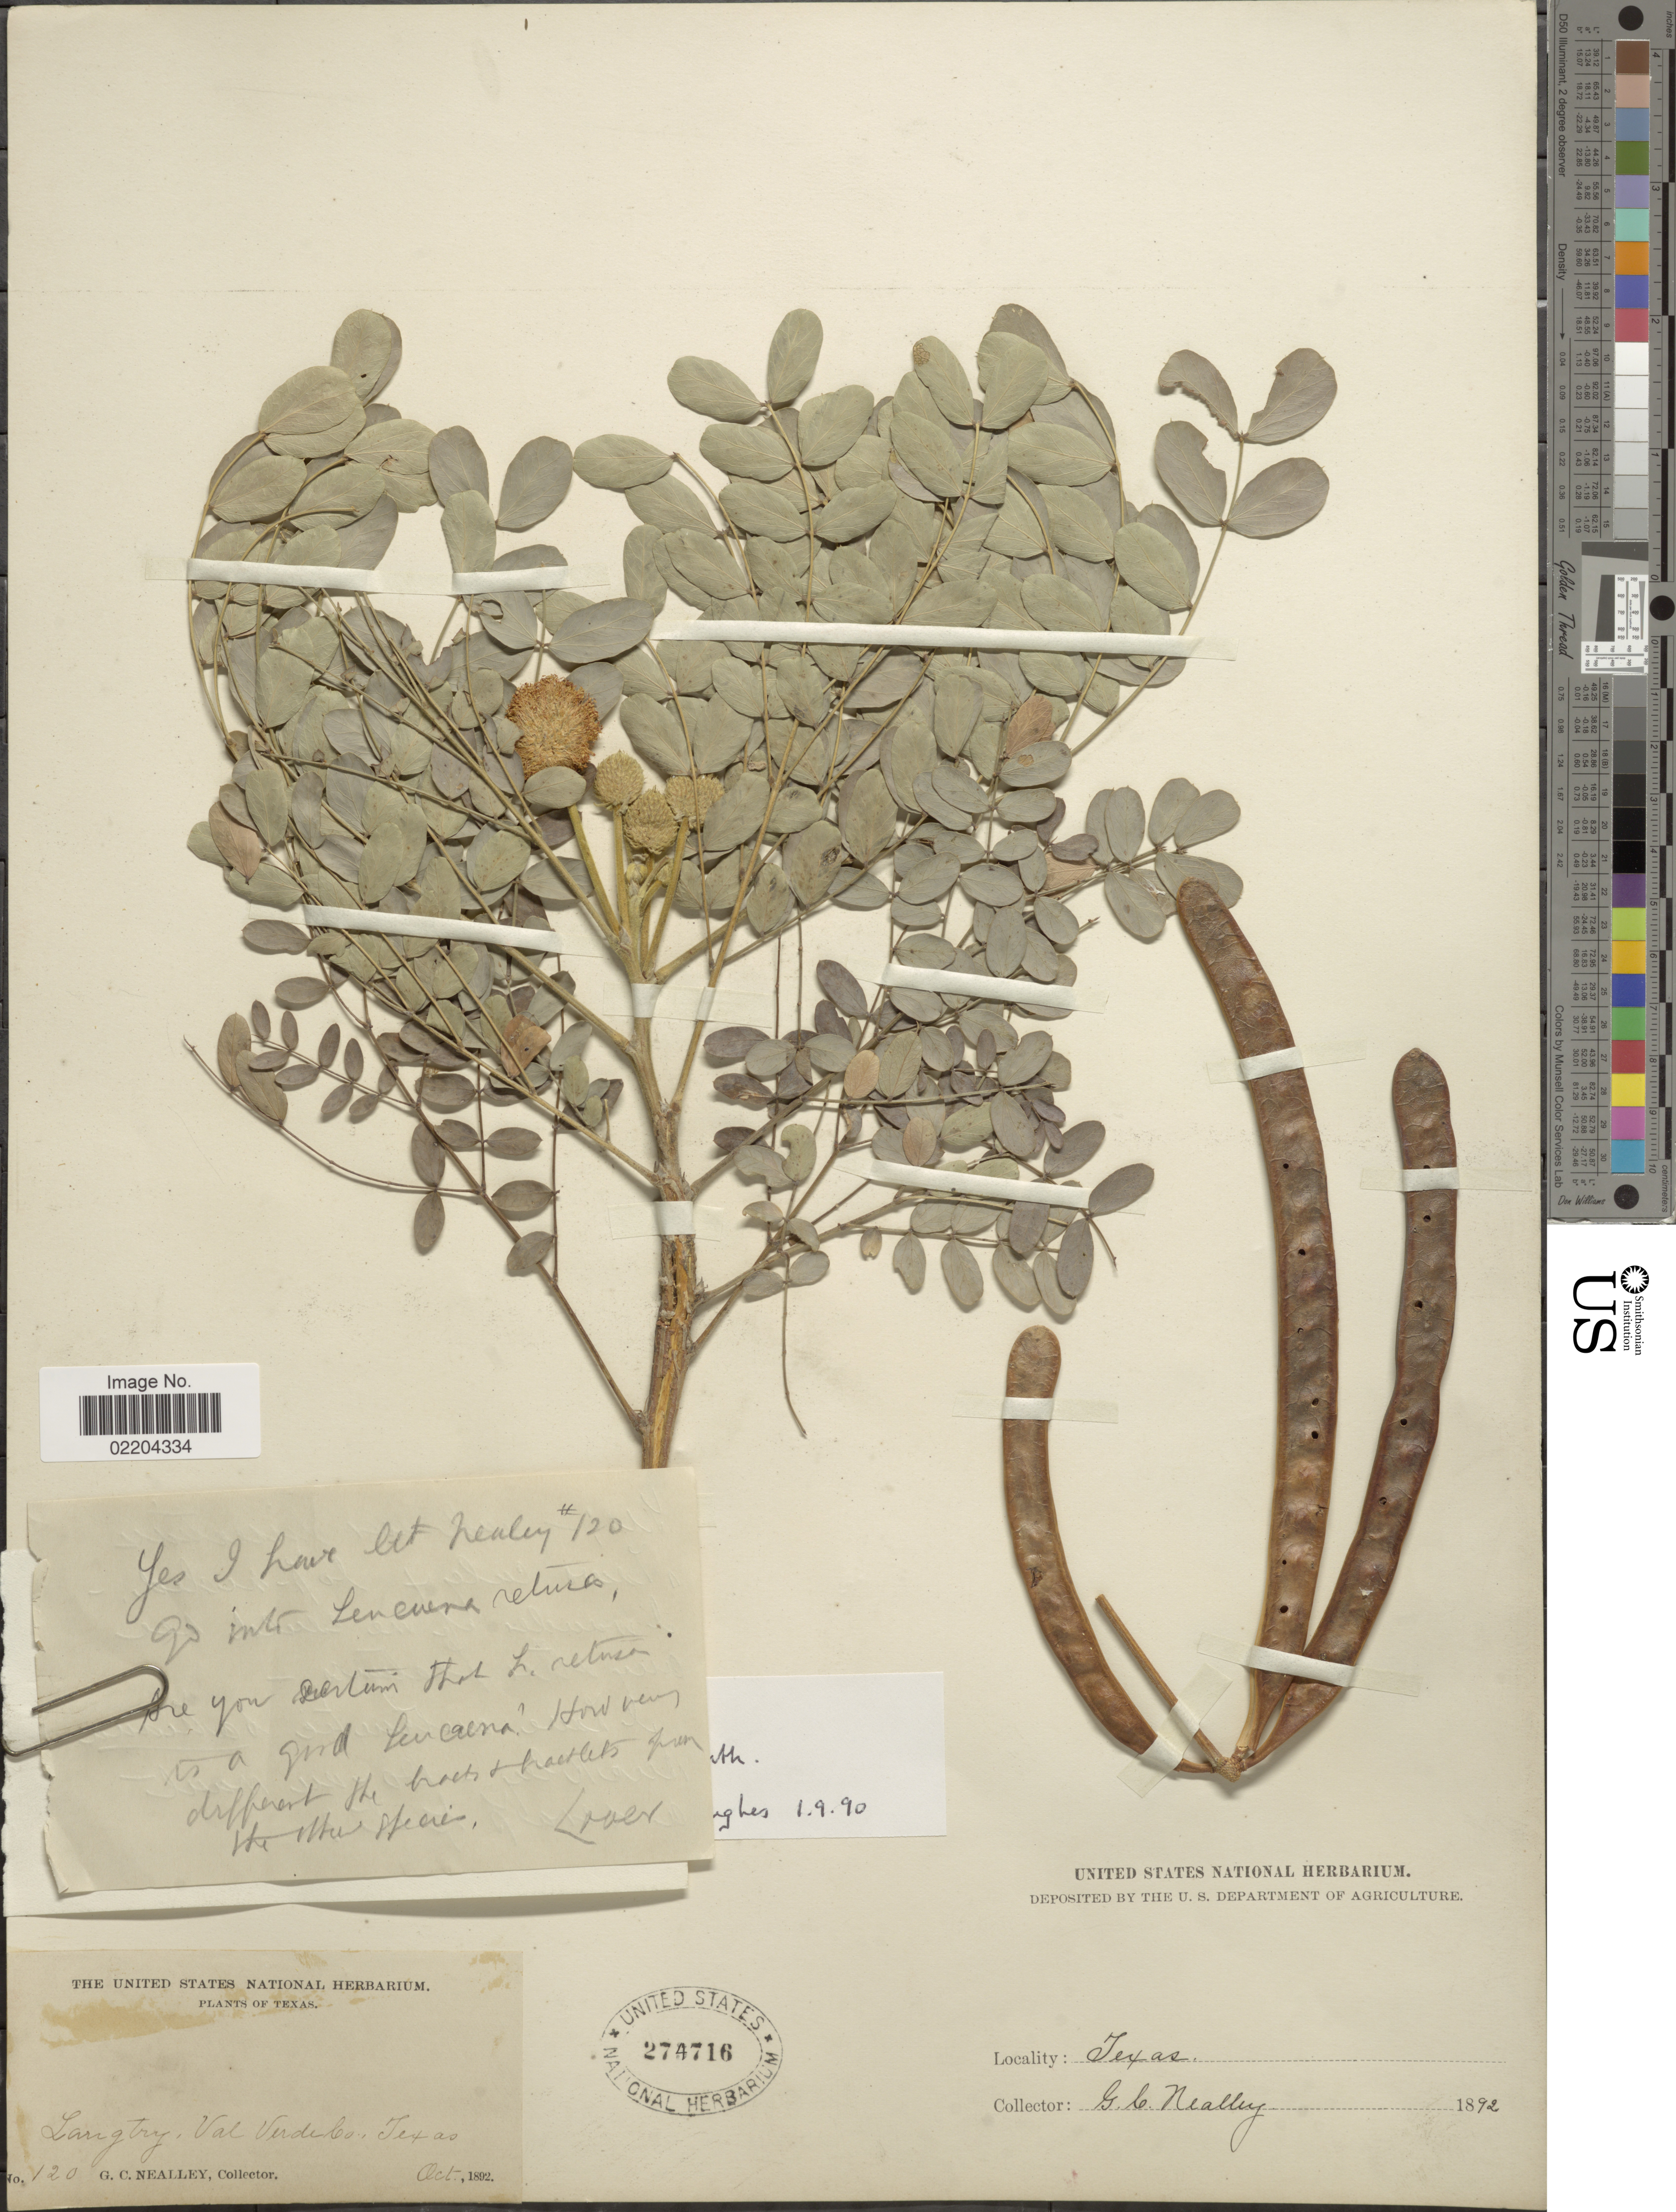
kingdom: Plantae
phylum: Tracheophyta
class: Magnoliopsida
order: Fabales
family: Fabaceae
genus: Leucaena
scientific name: Leucaena retusa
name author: Benth. in A. Gray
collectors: G. Neally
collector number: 120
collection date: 1892-10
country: United States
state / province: Texas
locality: Langtry, Val Verde Co., Texas.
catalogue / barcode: US 274716